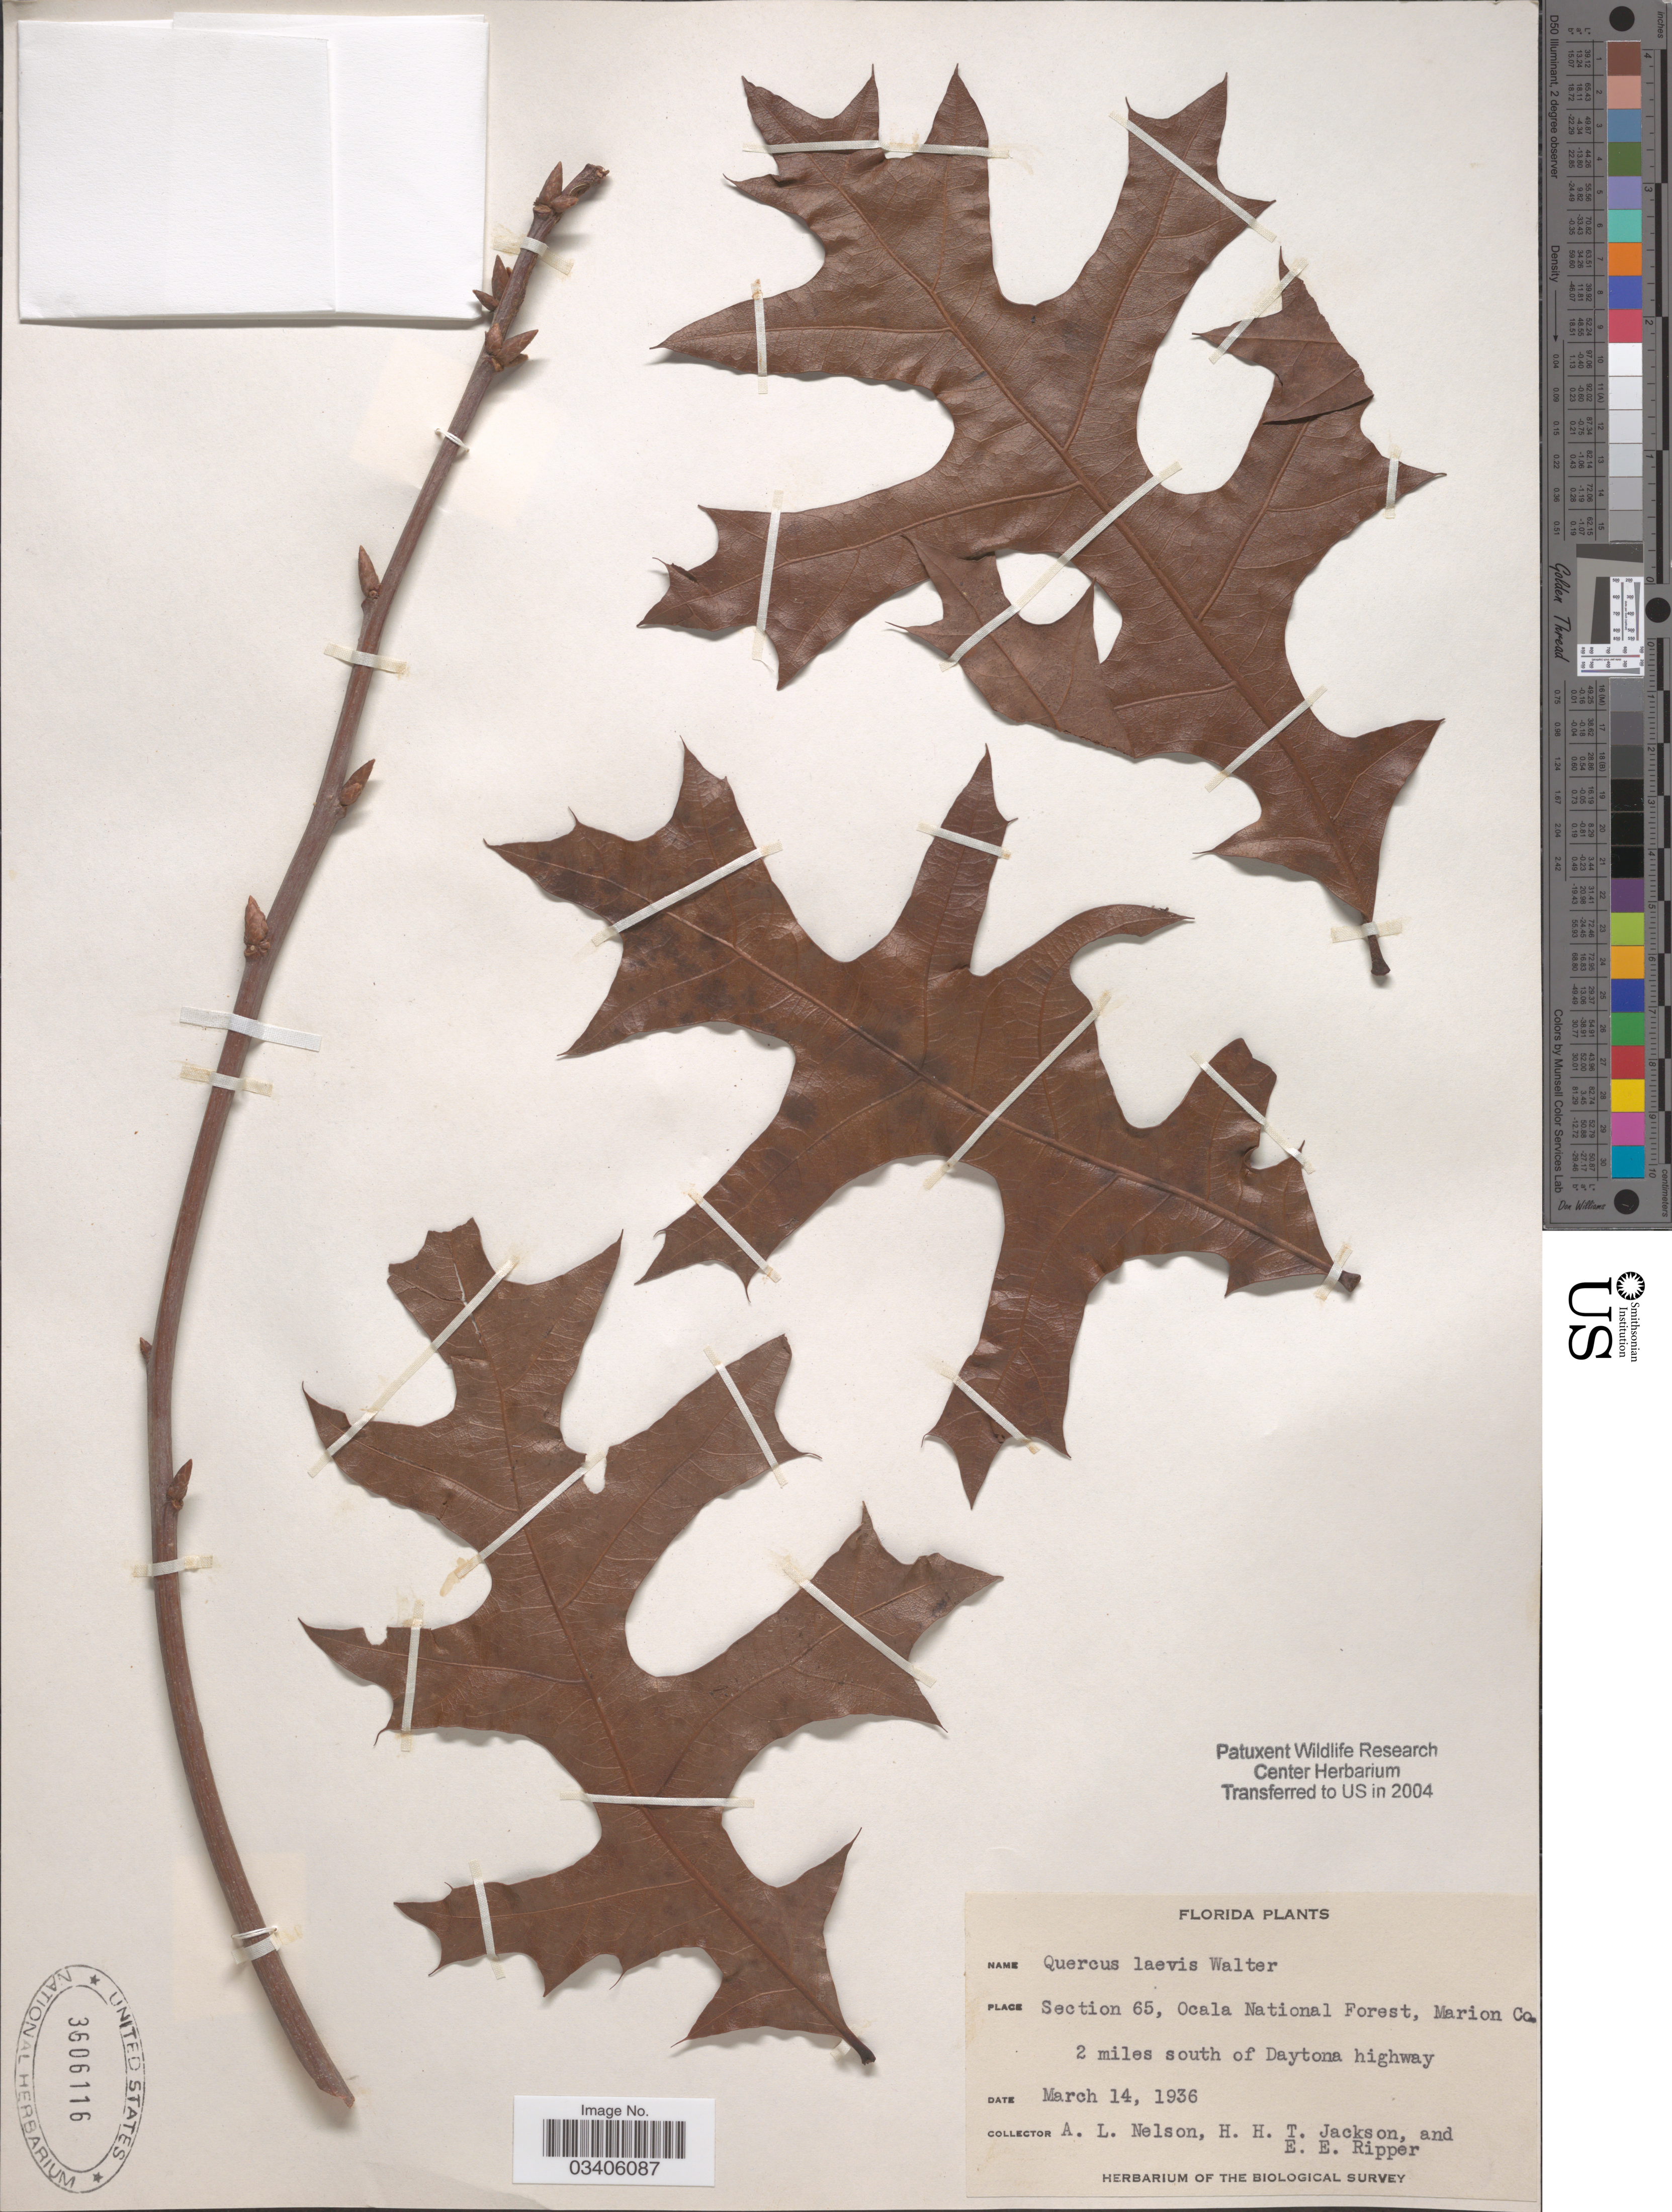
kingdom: Plantae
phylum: Tracheophyta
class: Magnoliopsida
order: Fagales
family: Fagaceae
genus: Quercus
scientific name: Quercus laevis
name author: Walter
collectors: A. L. Nelson, H. Jackson & E. Ripper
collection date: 1936-03-14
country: United States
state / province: Florida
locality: Section 65, Ocala National Forest, Marion Co. 2 miles south of Daytona highway.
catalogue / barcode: US 3606116